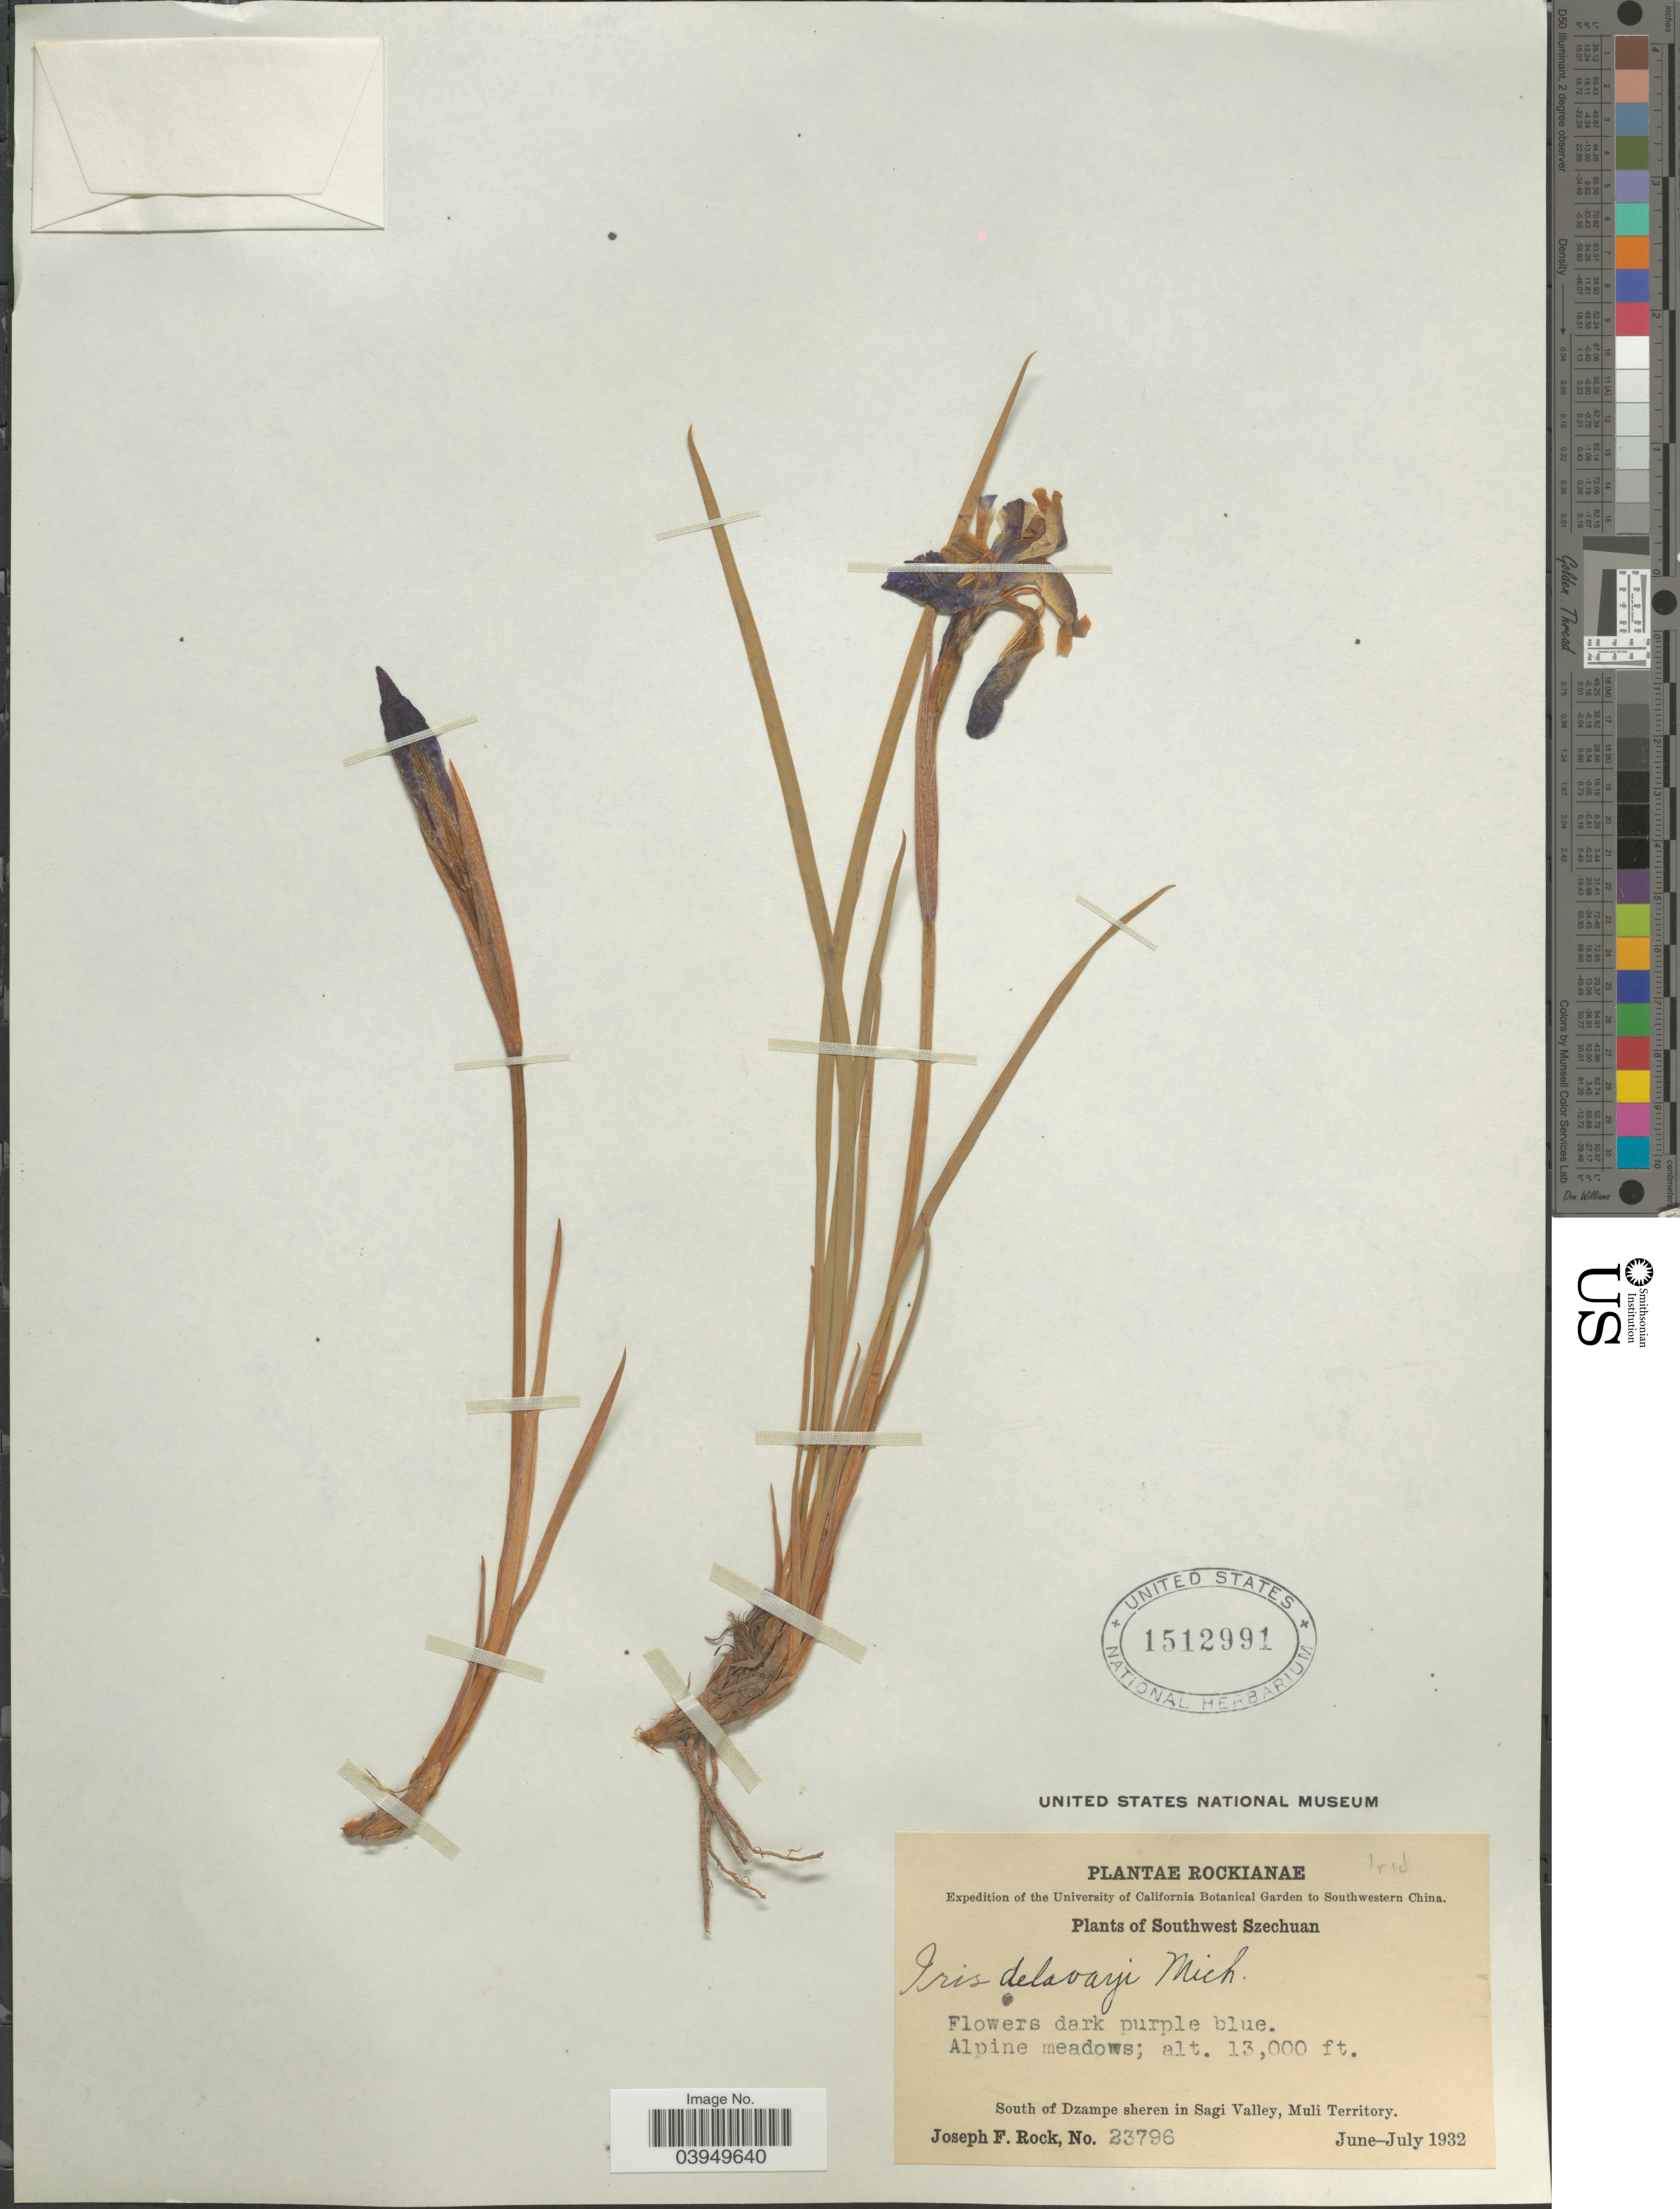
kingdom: Plantae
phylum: Tracheophyta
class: Liliopsida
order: Asparagales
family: Iridaceae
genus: Iris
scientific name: Iris delavayi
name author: Micheli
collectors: J. F. Rock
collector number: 23796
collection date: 1932-06/1932-07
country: China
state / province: Sichuan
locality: Southwestern China. Southwest Szechuan. South of Dzampe sheren in Sagi Valley, Muli Territory.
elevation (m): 3962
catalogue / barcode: US 1512991